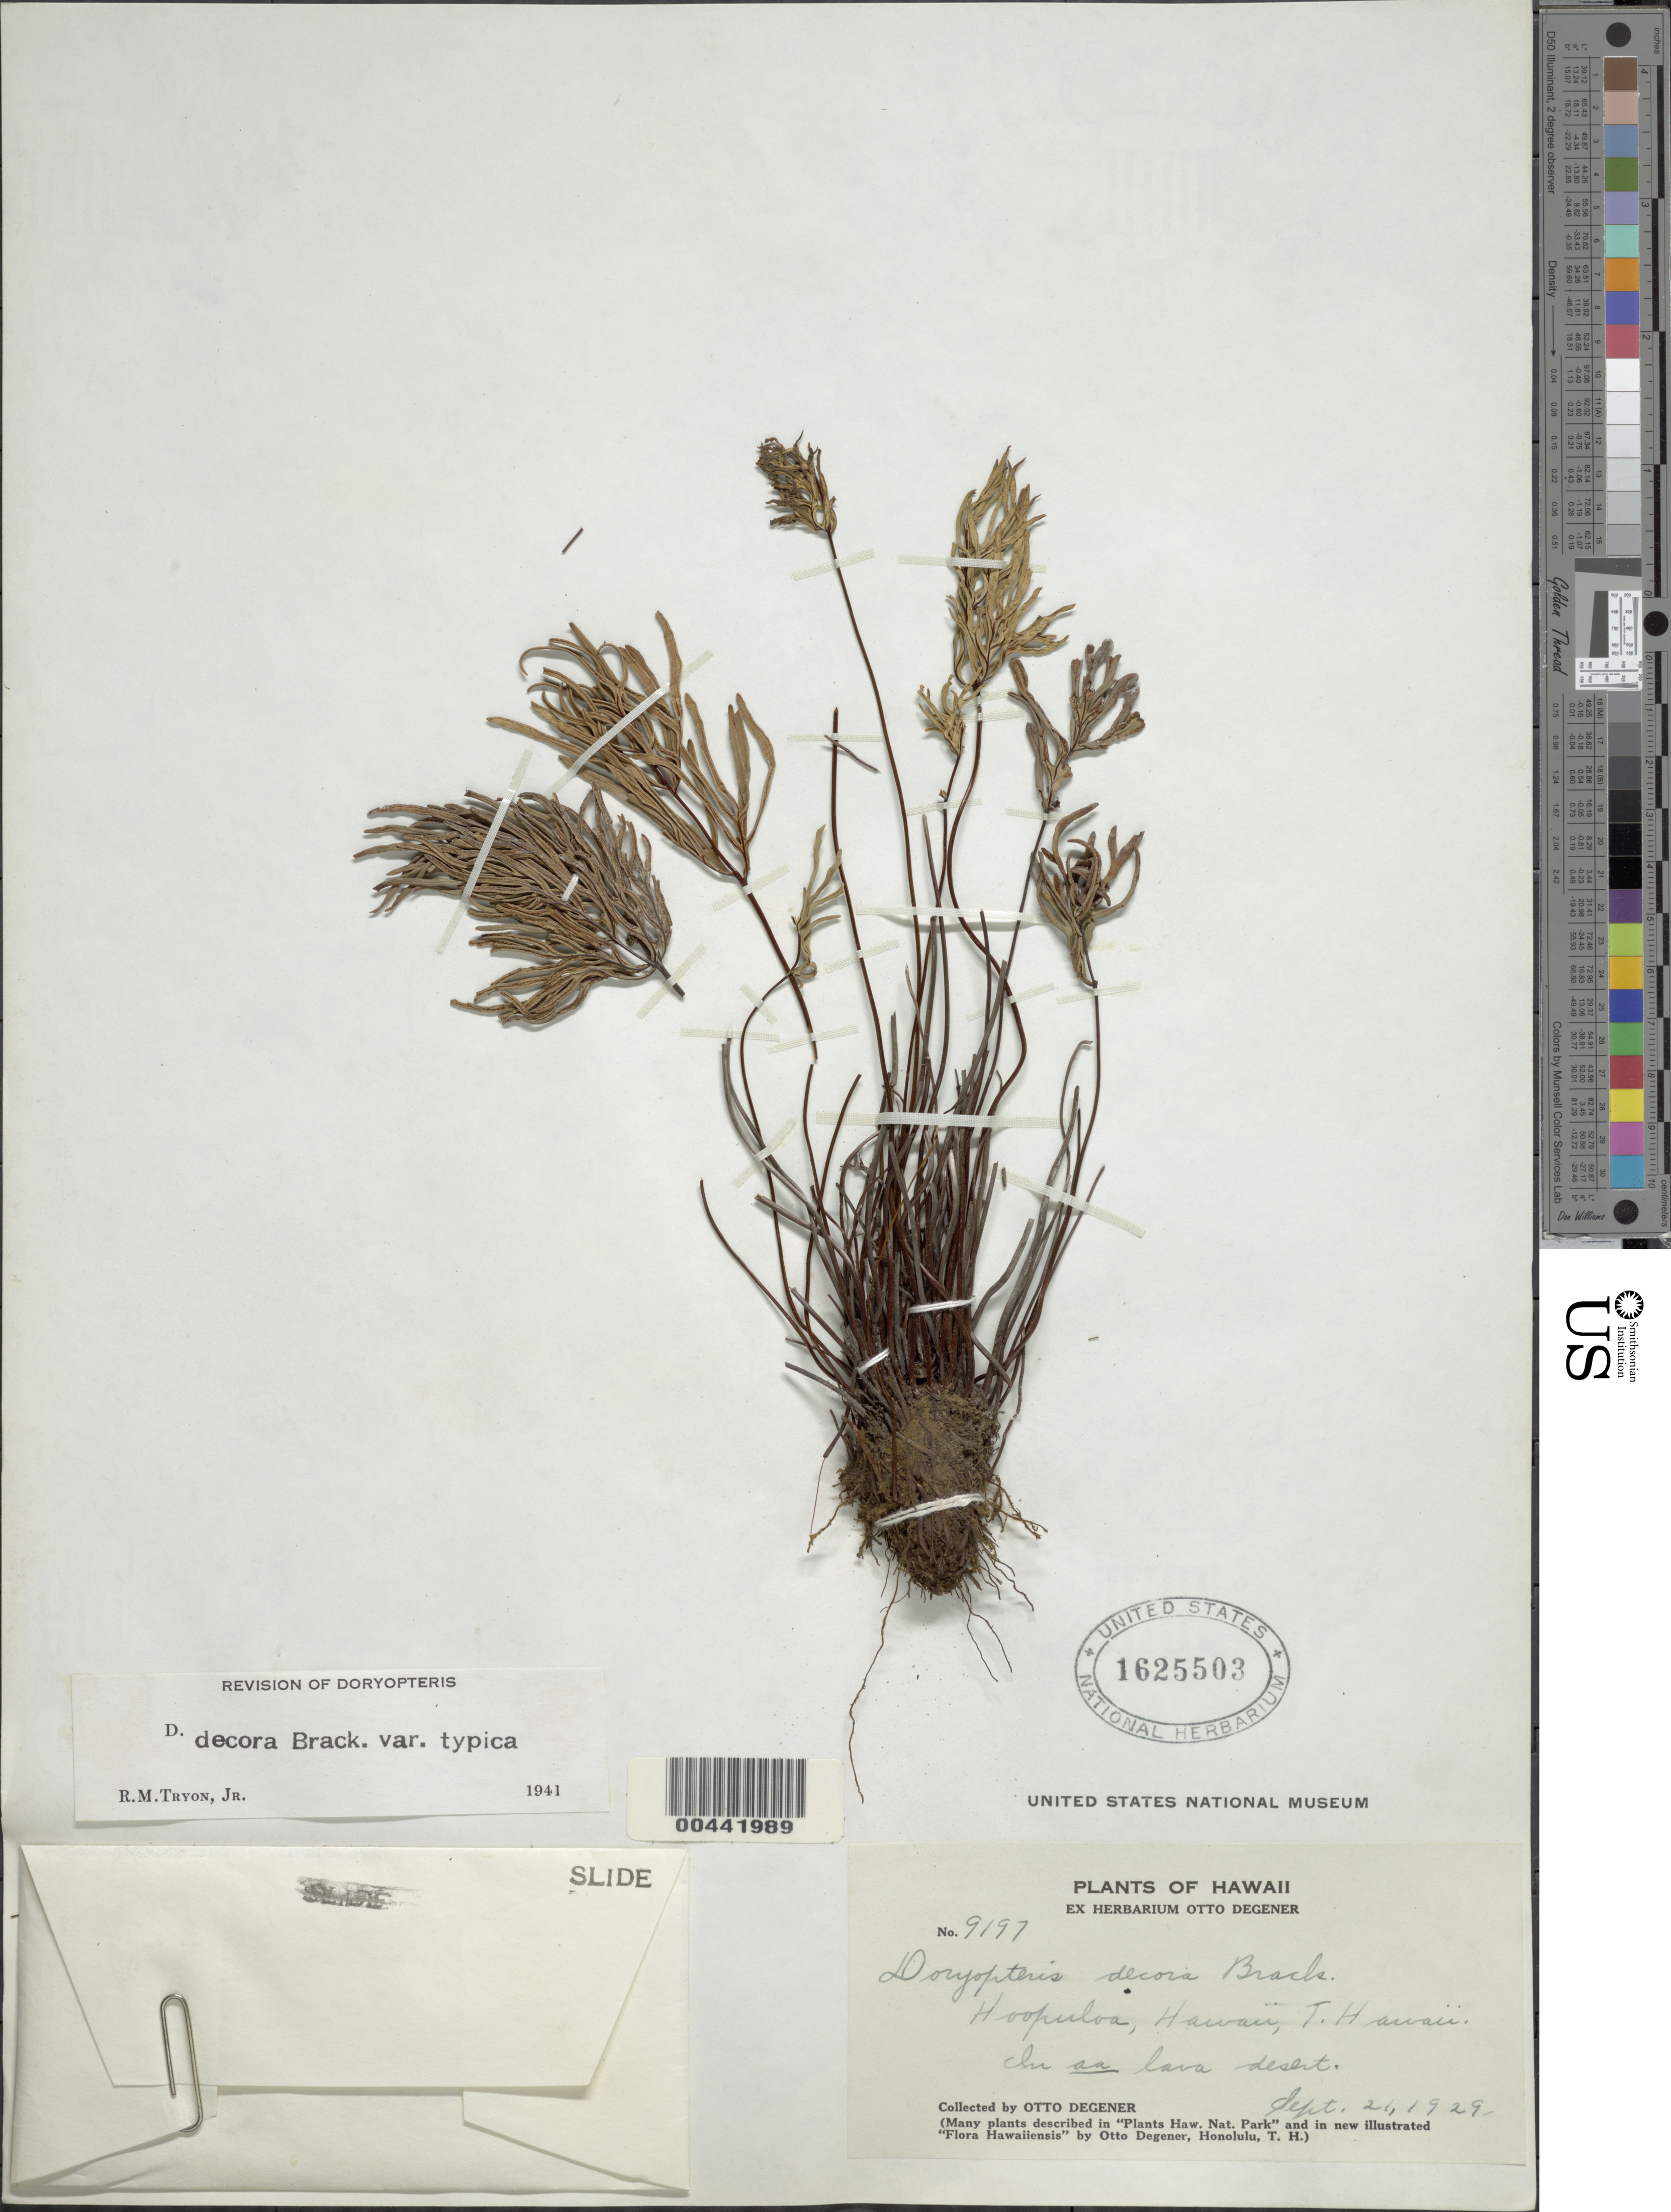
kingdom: Plantae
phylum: Tracheophyta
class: Polypodiopsida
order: Polypodiales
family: Pteridaceae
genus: Doryopteris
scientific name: Doryopteris decora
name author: Brack.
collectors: O. Degener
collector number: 9197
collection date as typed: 21 Sep 1929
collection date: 1929-09-21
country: United States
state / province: Hawaii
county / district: Hawaii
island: Hawaii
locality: Hoopuloa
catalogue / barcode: US 1625503